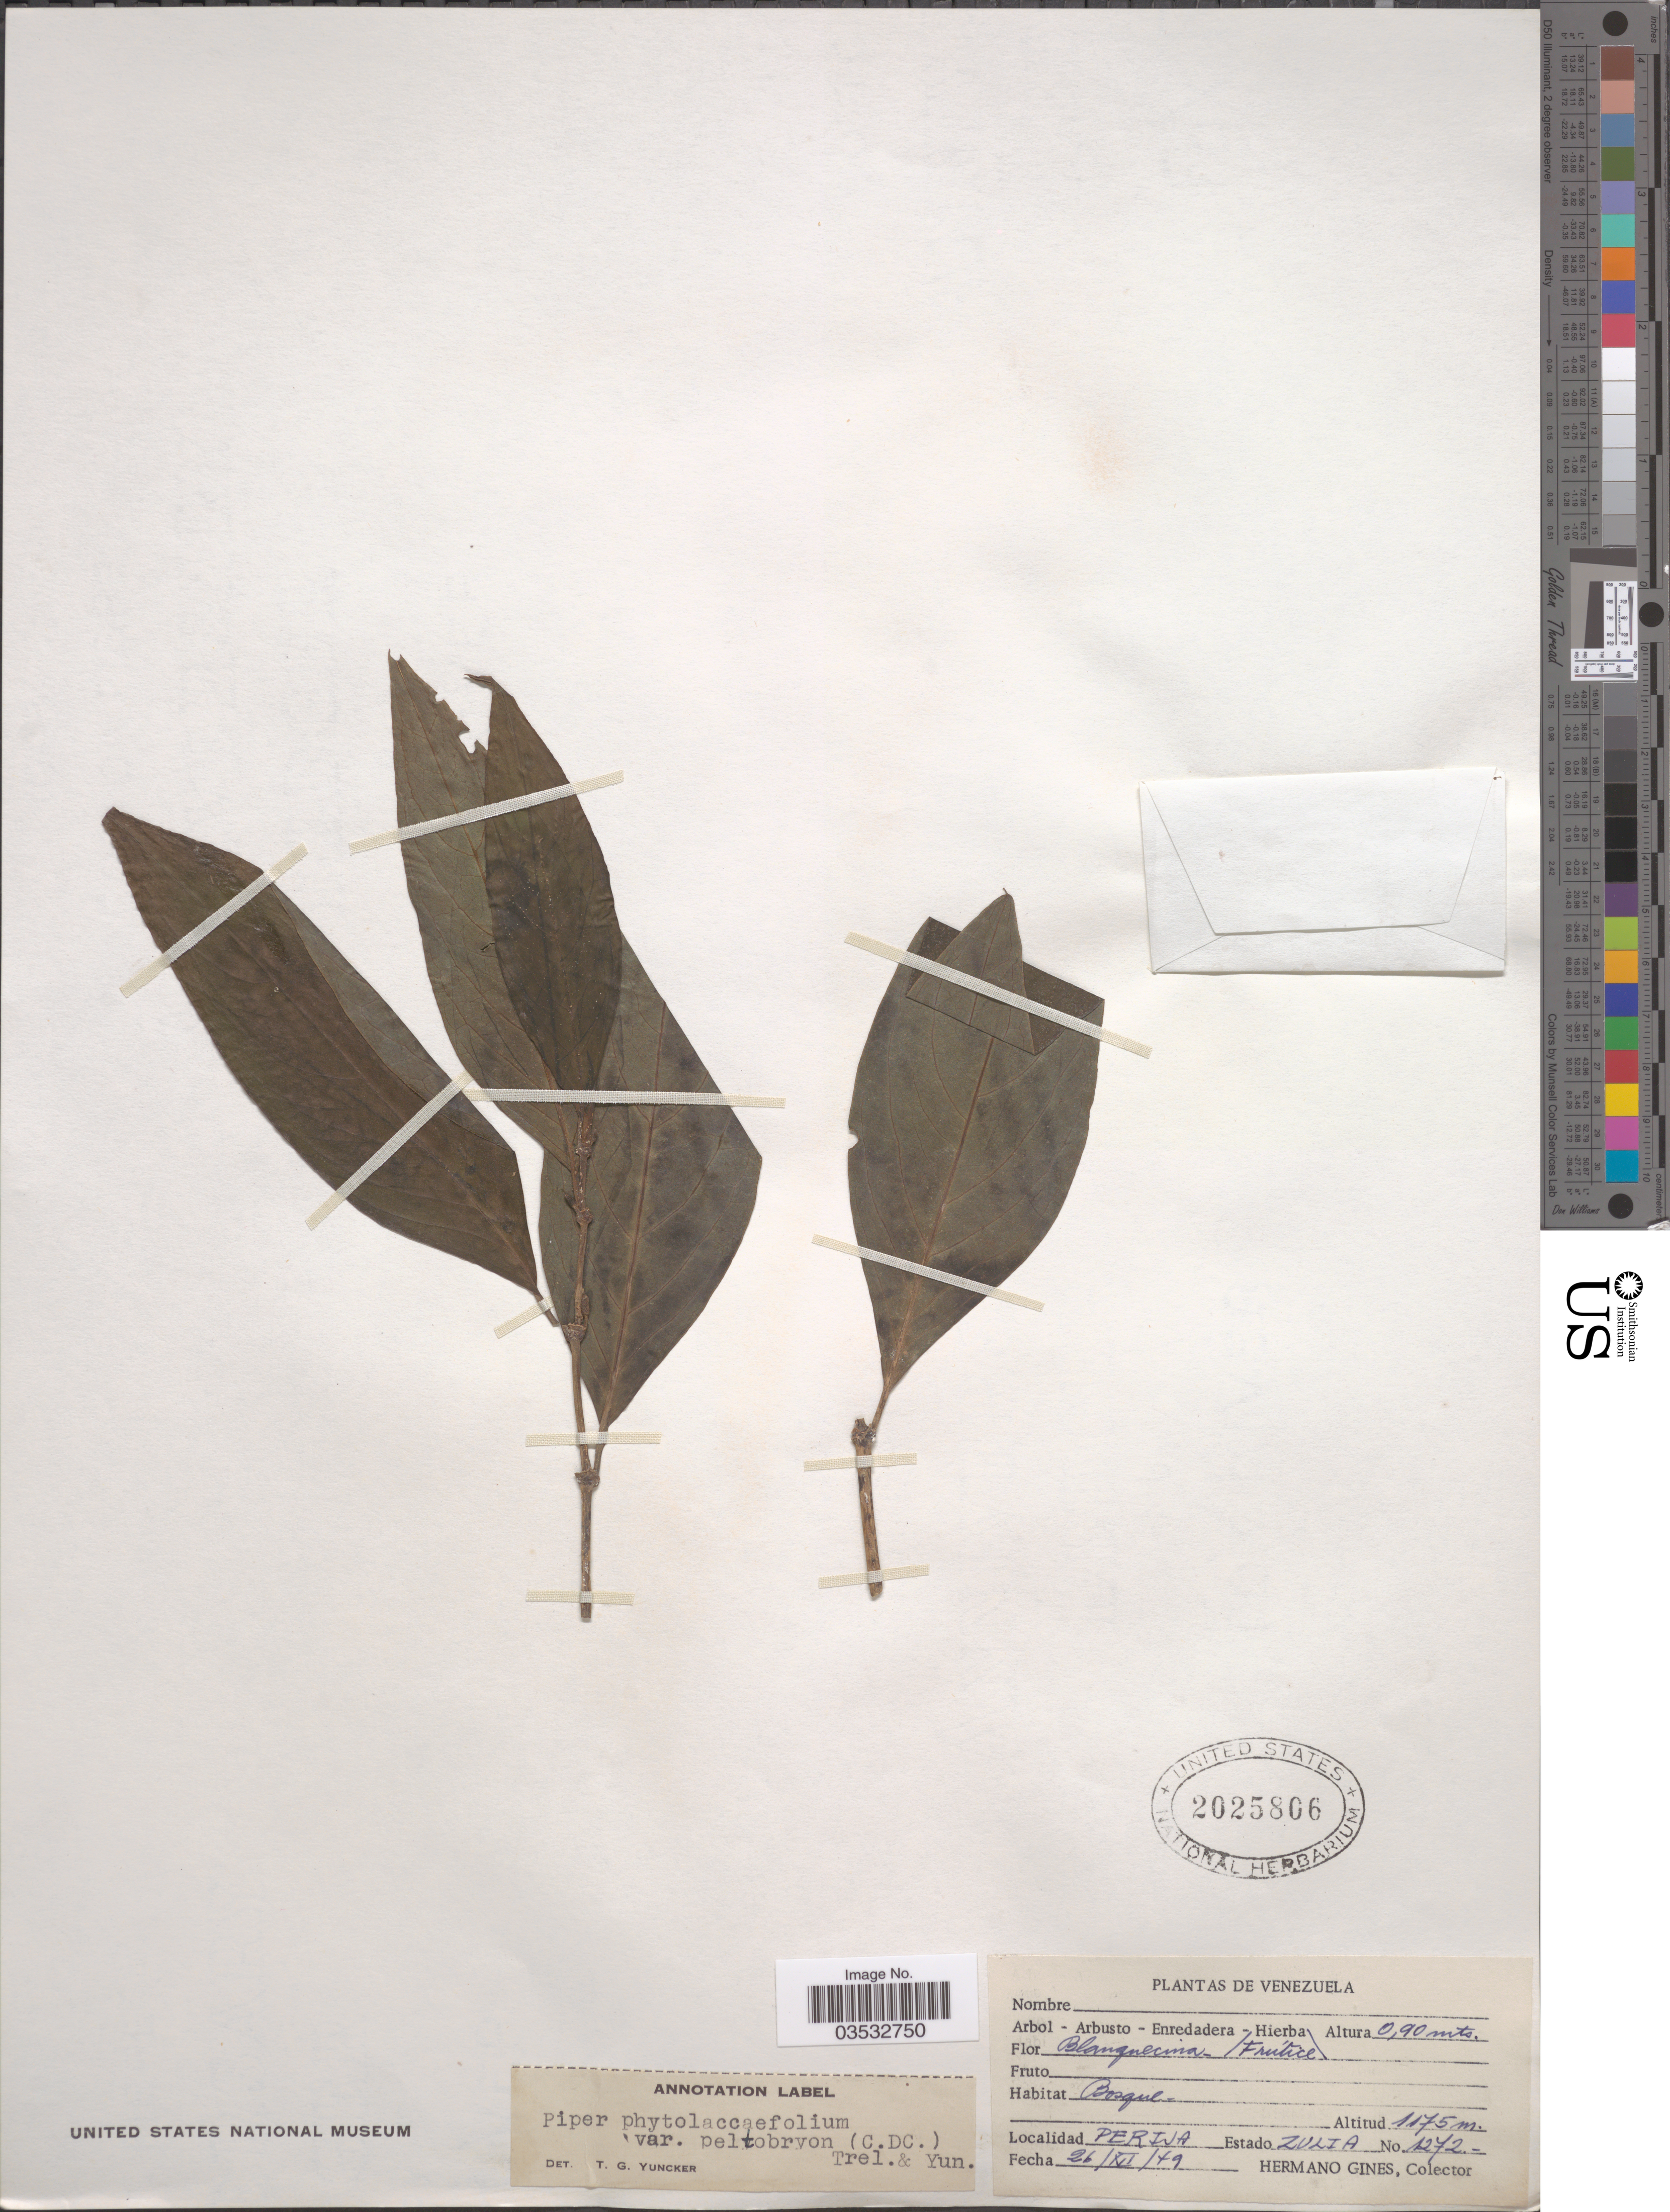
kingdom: Plantae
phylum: Tracheophyta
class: Magnoliopsida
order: Piperales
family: Piperaceae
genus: Piper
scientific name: Piper phytolaccifolium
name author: Opiz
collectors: Bro. Gines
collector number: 1272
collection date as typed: Transcribed d/m/y: 26/11/49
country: Venezuela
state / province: Zulia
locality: Perija.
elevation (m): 1175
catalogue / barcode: US 2025806